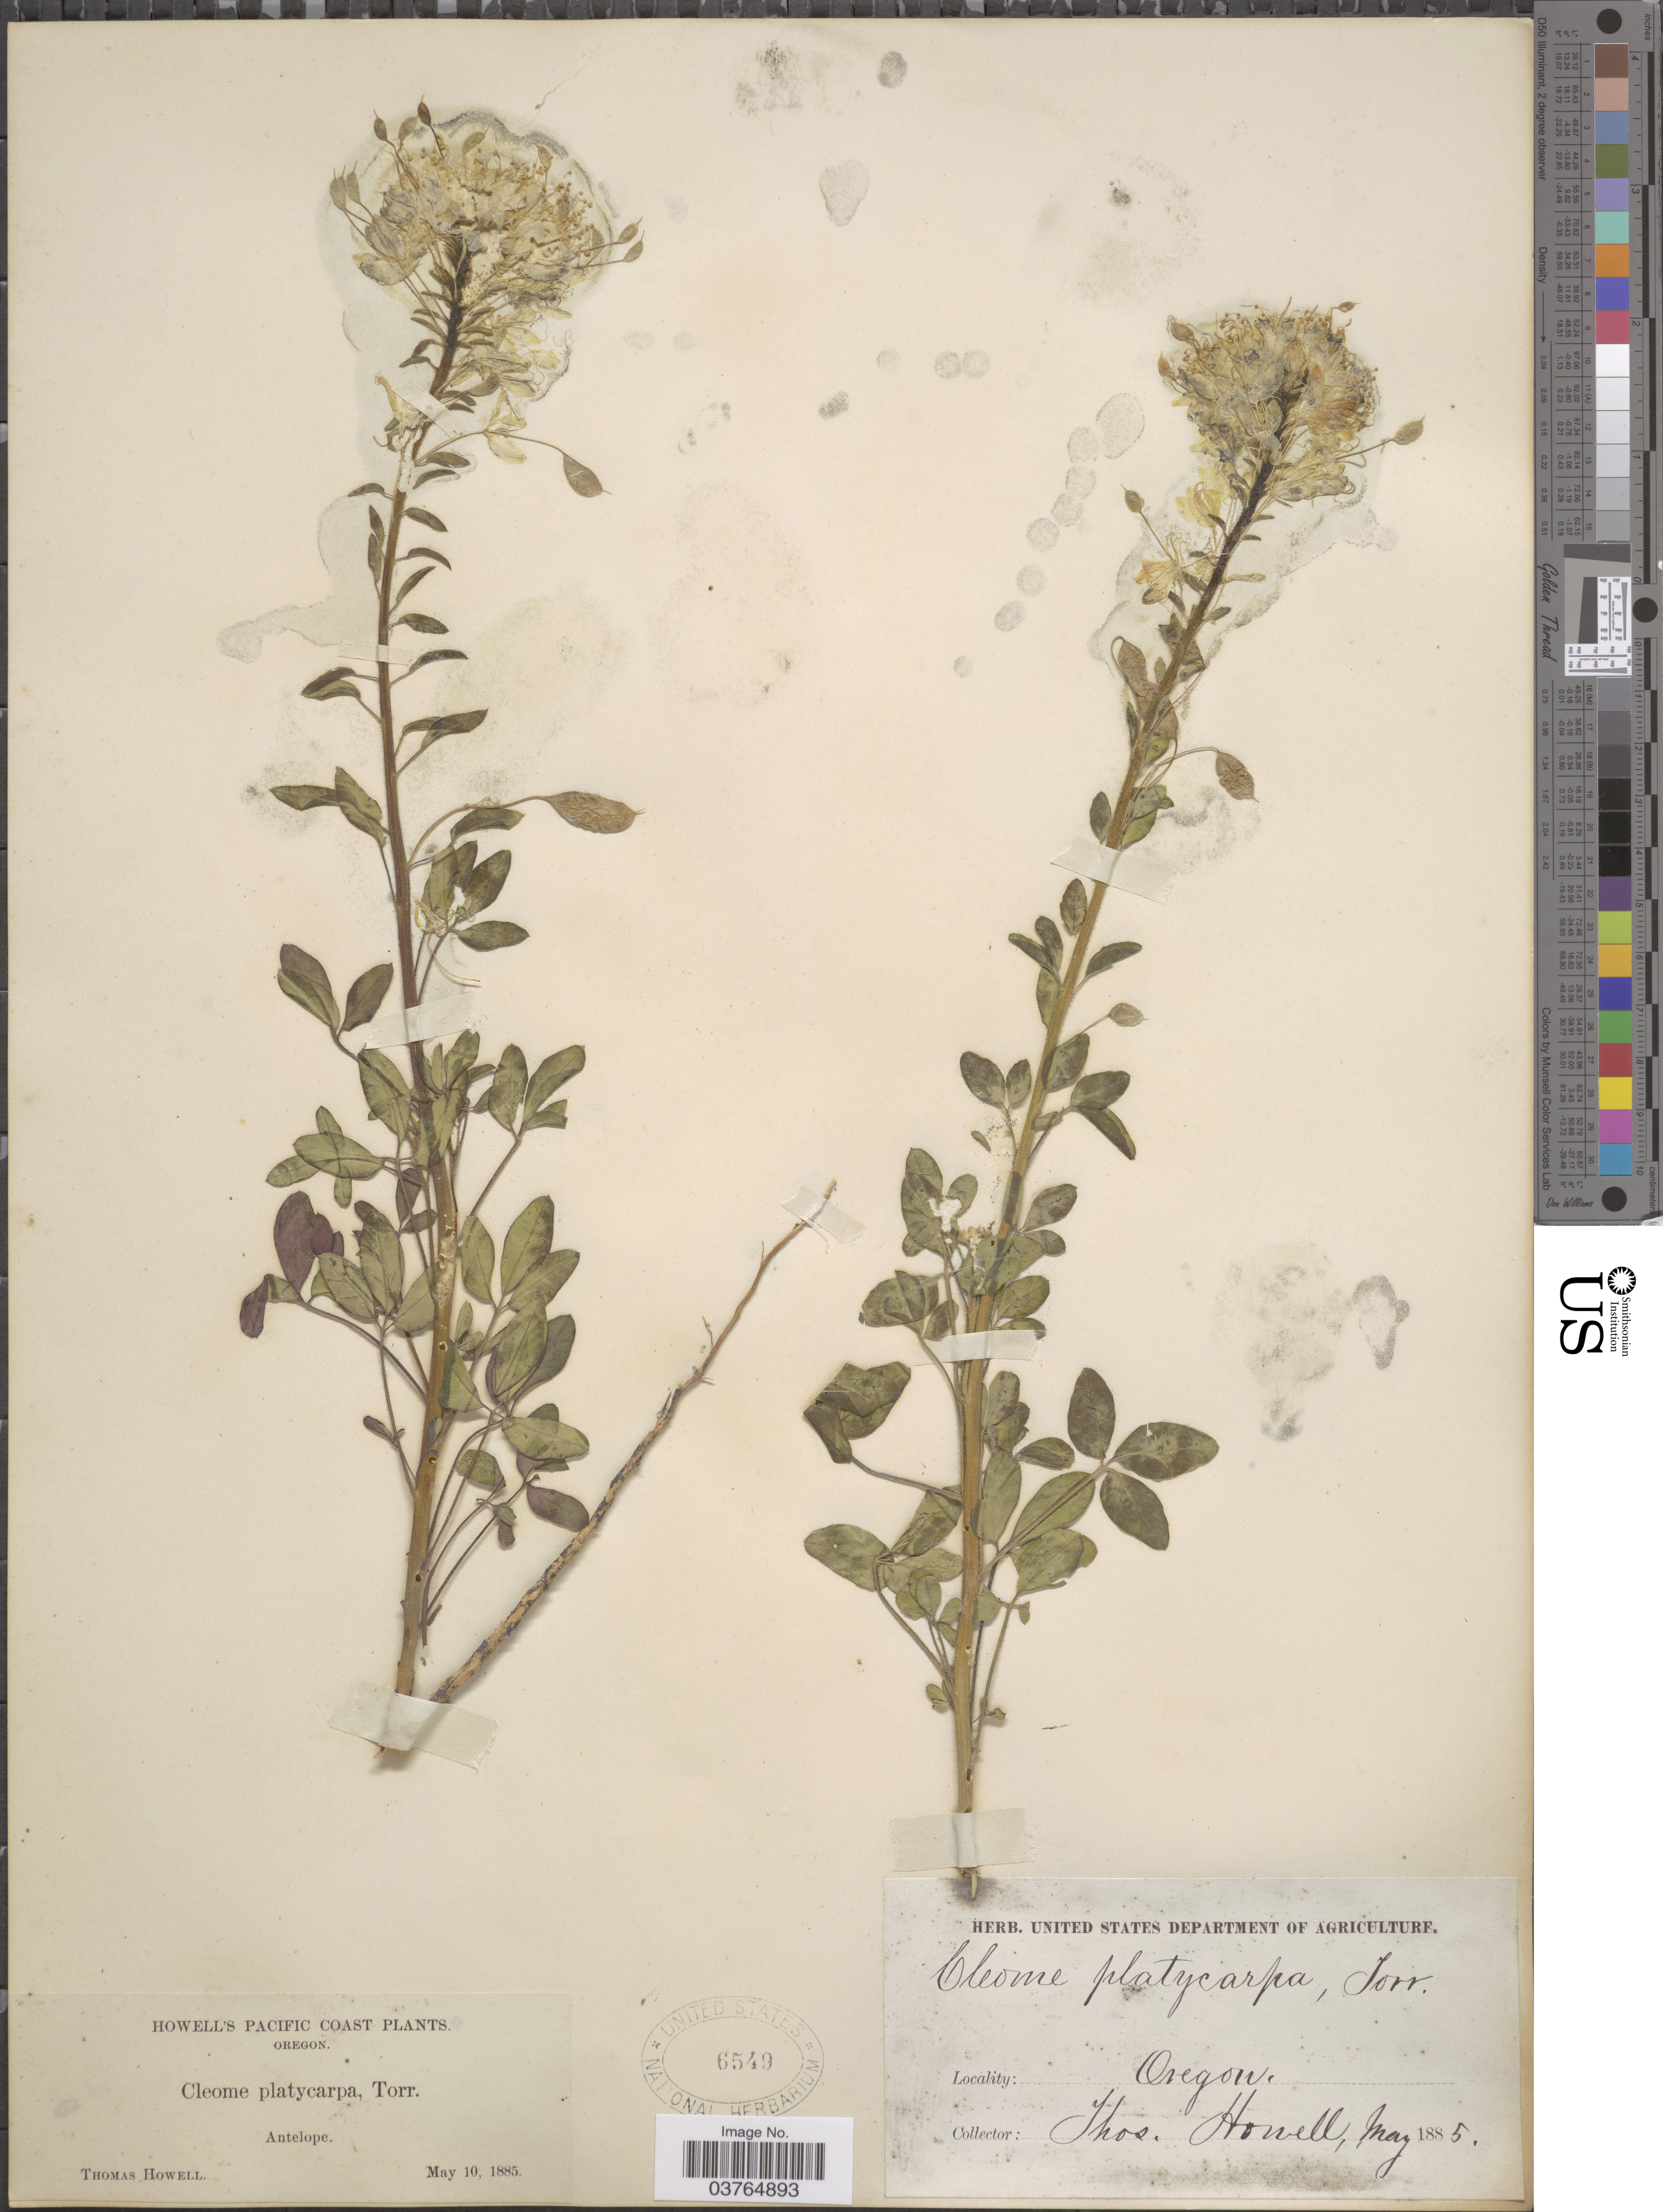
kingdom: Plantae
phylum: Tracheophyta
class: Magnoliopsida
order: Brassicales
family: Cleomaceae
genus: Cleomella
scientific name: Cleomella platycarpa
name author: (Torr.) Roalson & J.C. Hall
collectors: T. Howell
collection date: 1885-05-10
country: United States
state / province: Oregon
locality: Pacific Coast. Antelope.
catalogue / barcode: US 6549